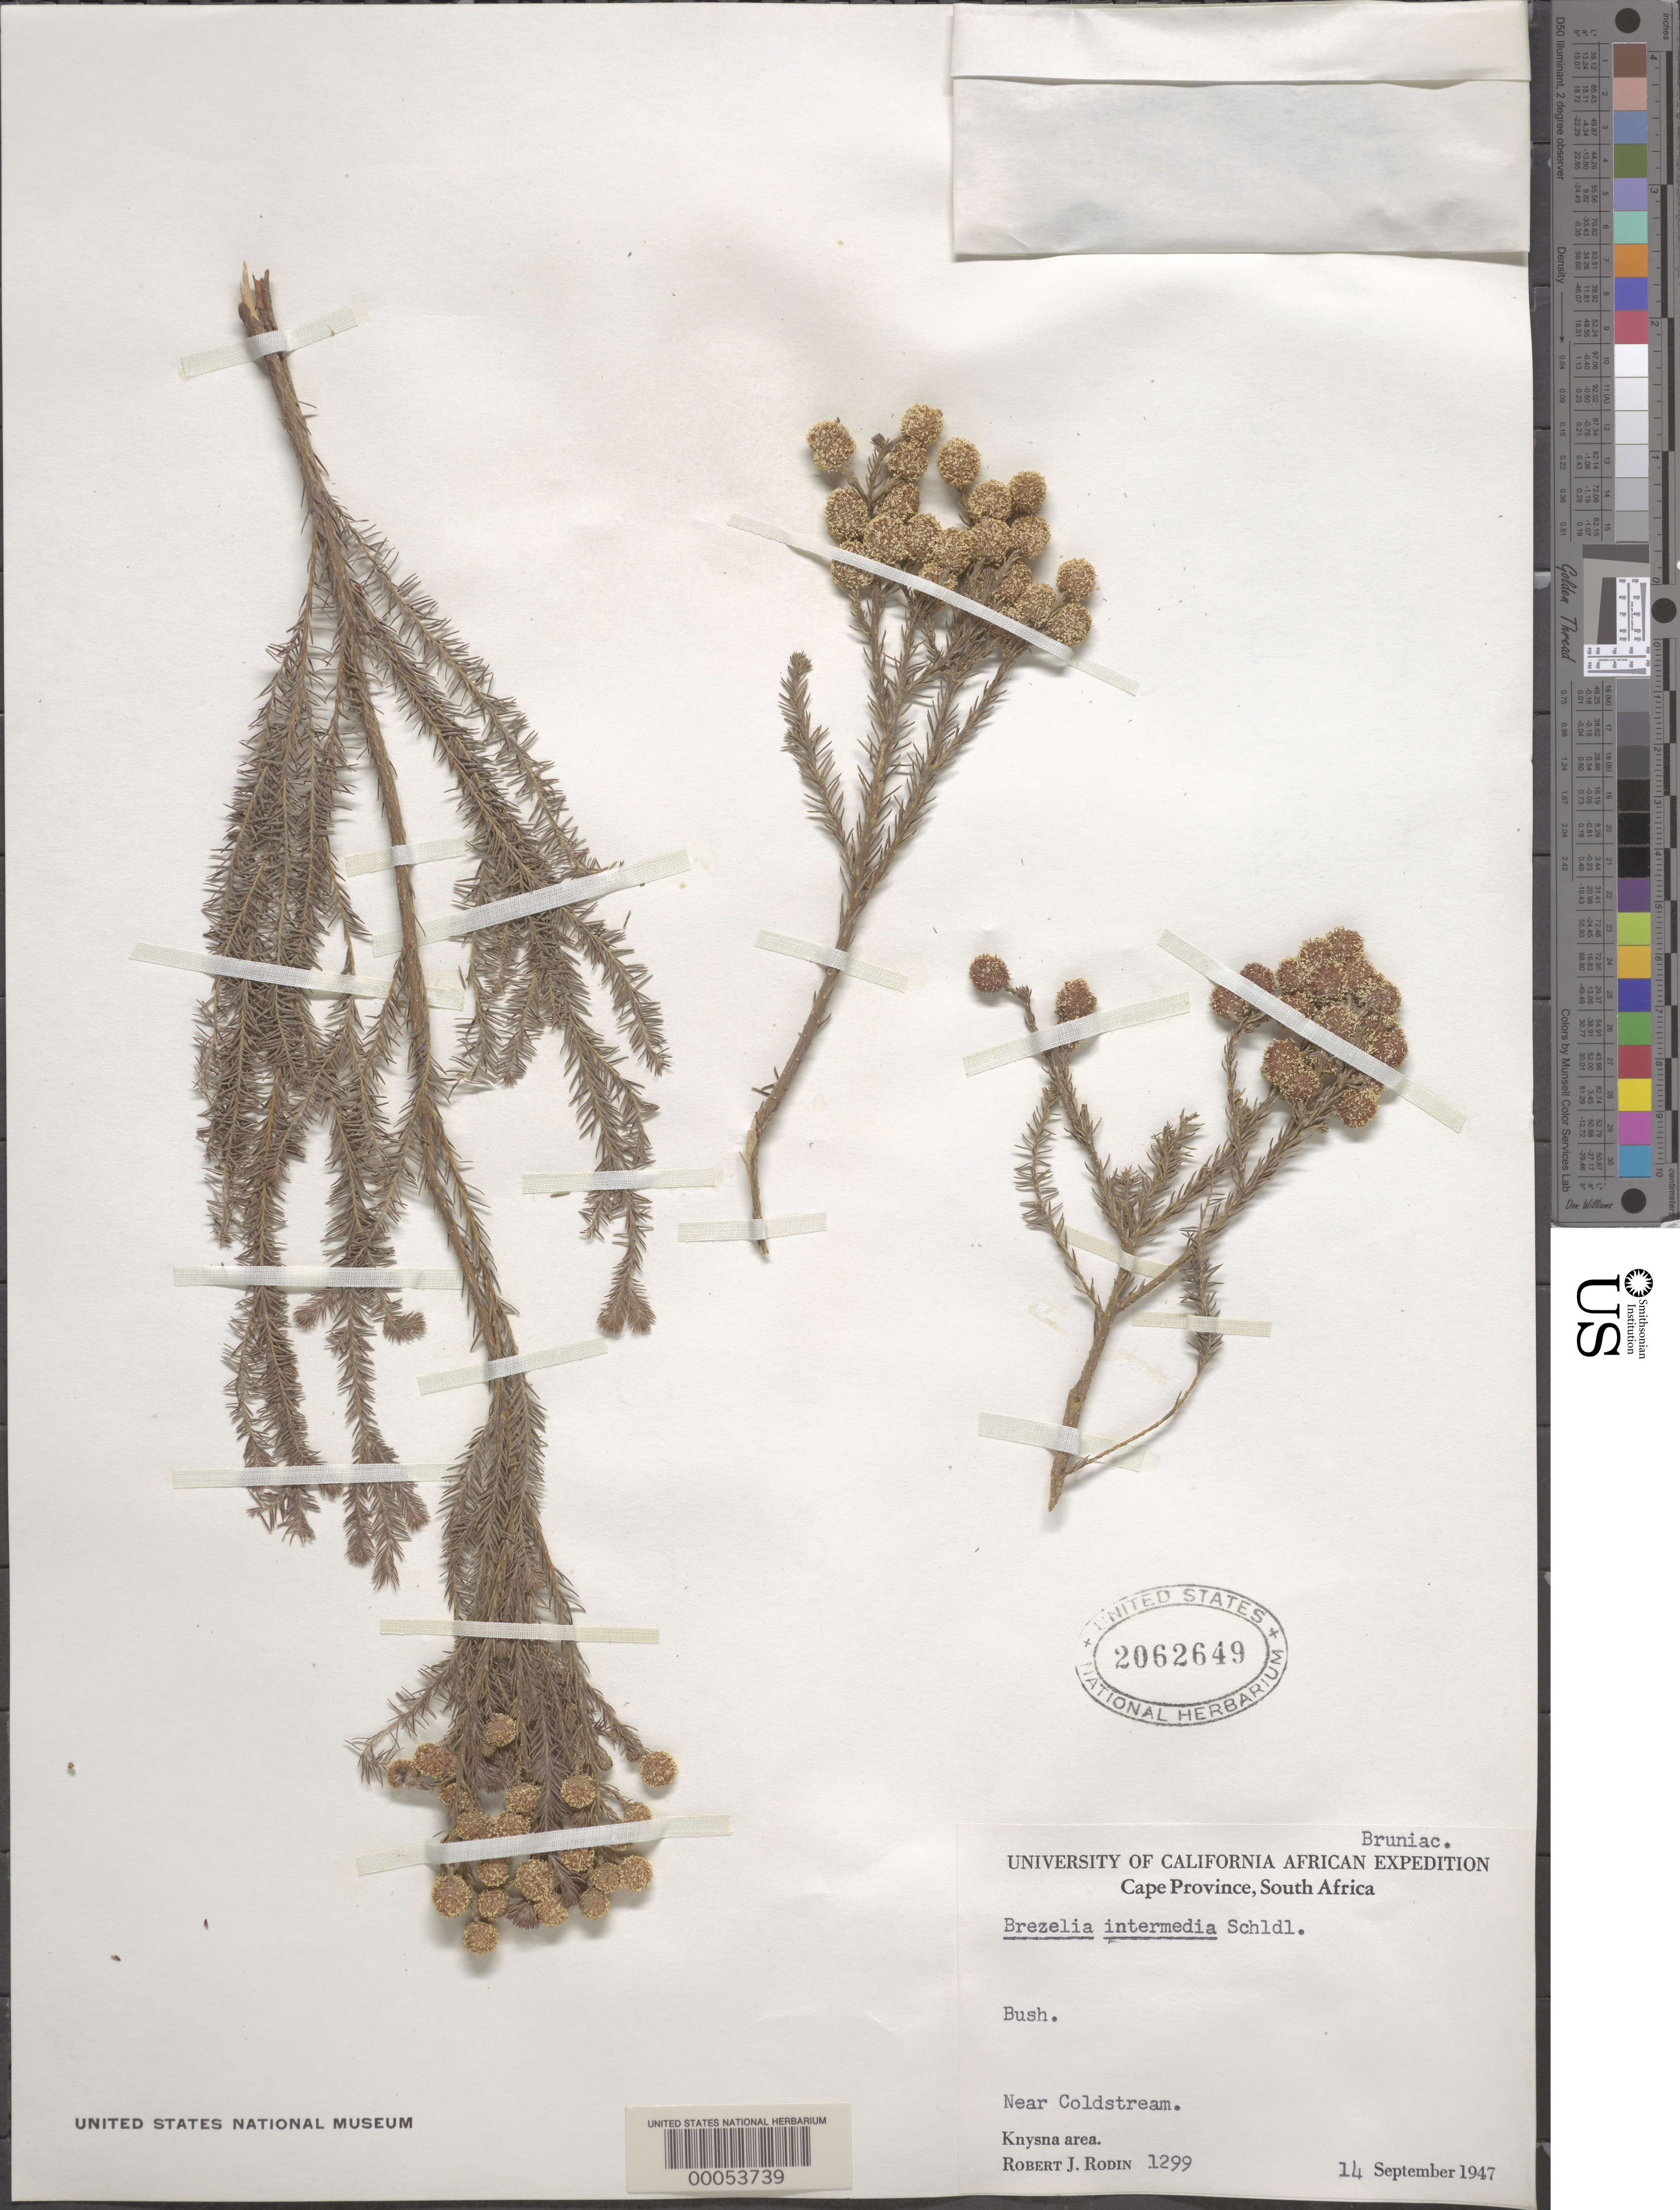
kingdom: Plantae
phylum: Tracheophyta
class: Magnoliopsida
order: Bruniales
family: Bruniaceae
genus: Berzelia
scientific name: Berzelia intermedia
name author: Schltdl.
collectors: R. J. Rodin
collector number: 1299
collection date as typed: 14 Sep 1947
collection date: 1947-09-14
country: South Africa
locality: Near Coldstream.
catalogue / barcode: US 2062649